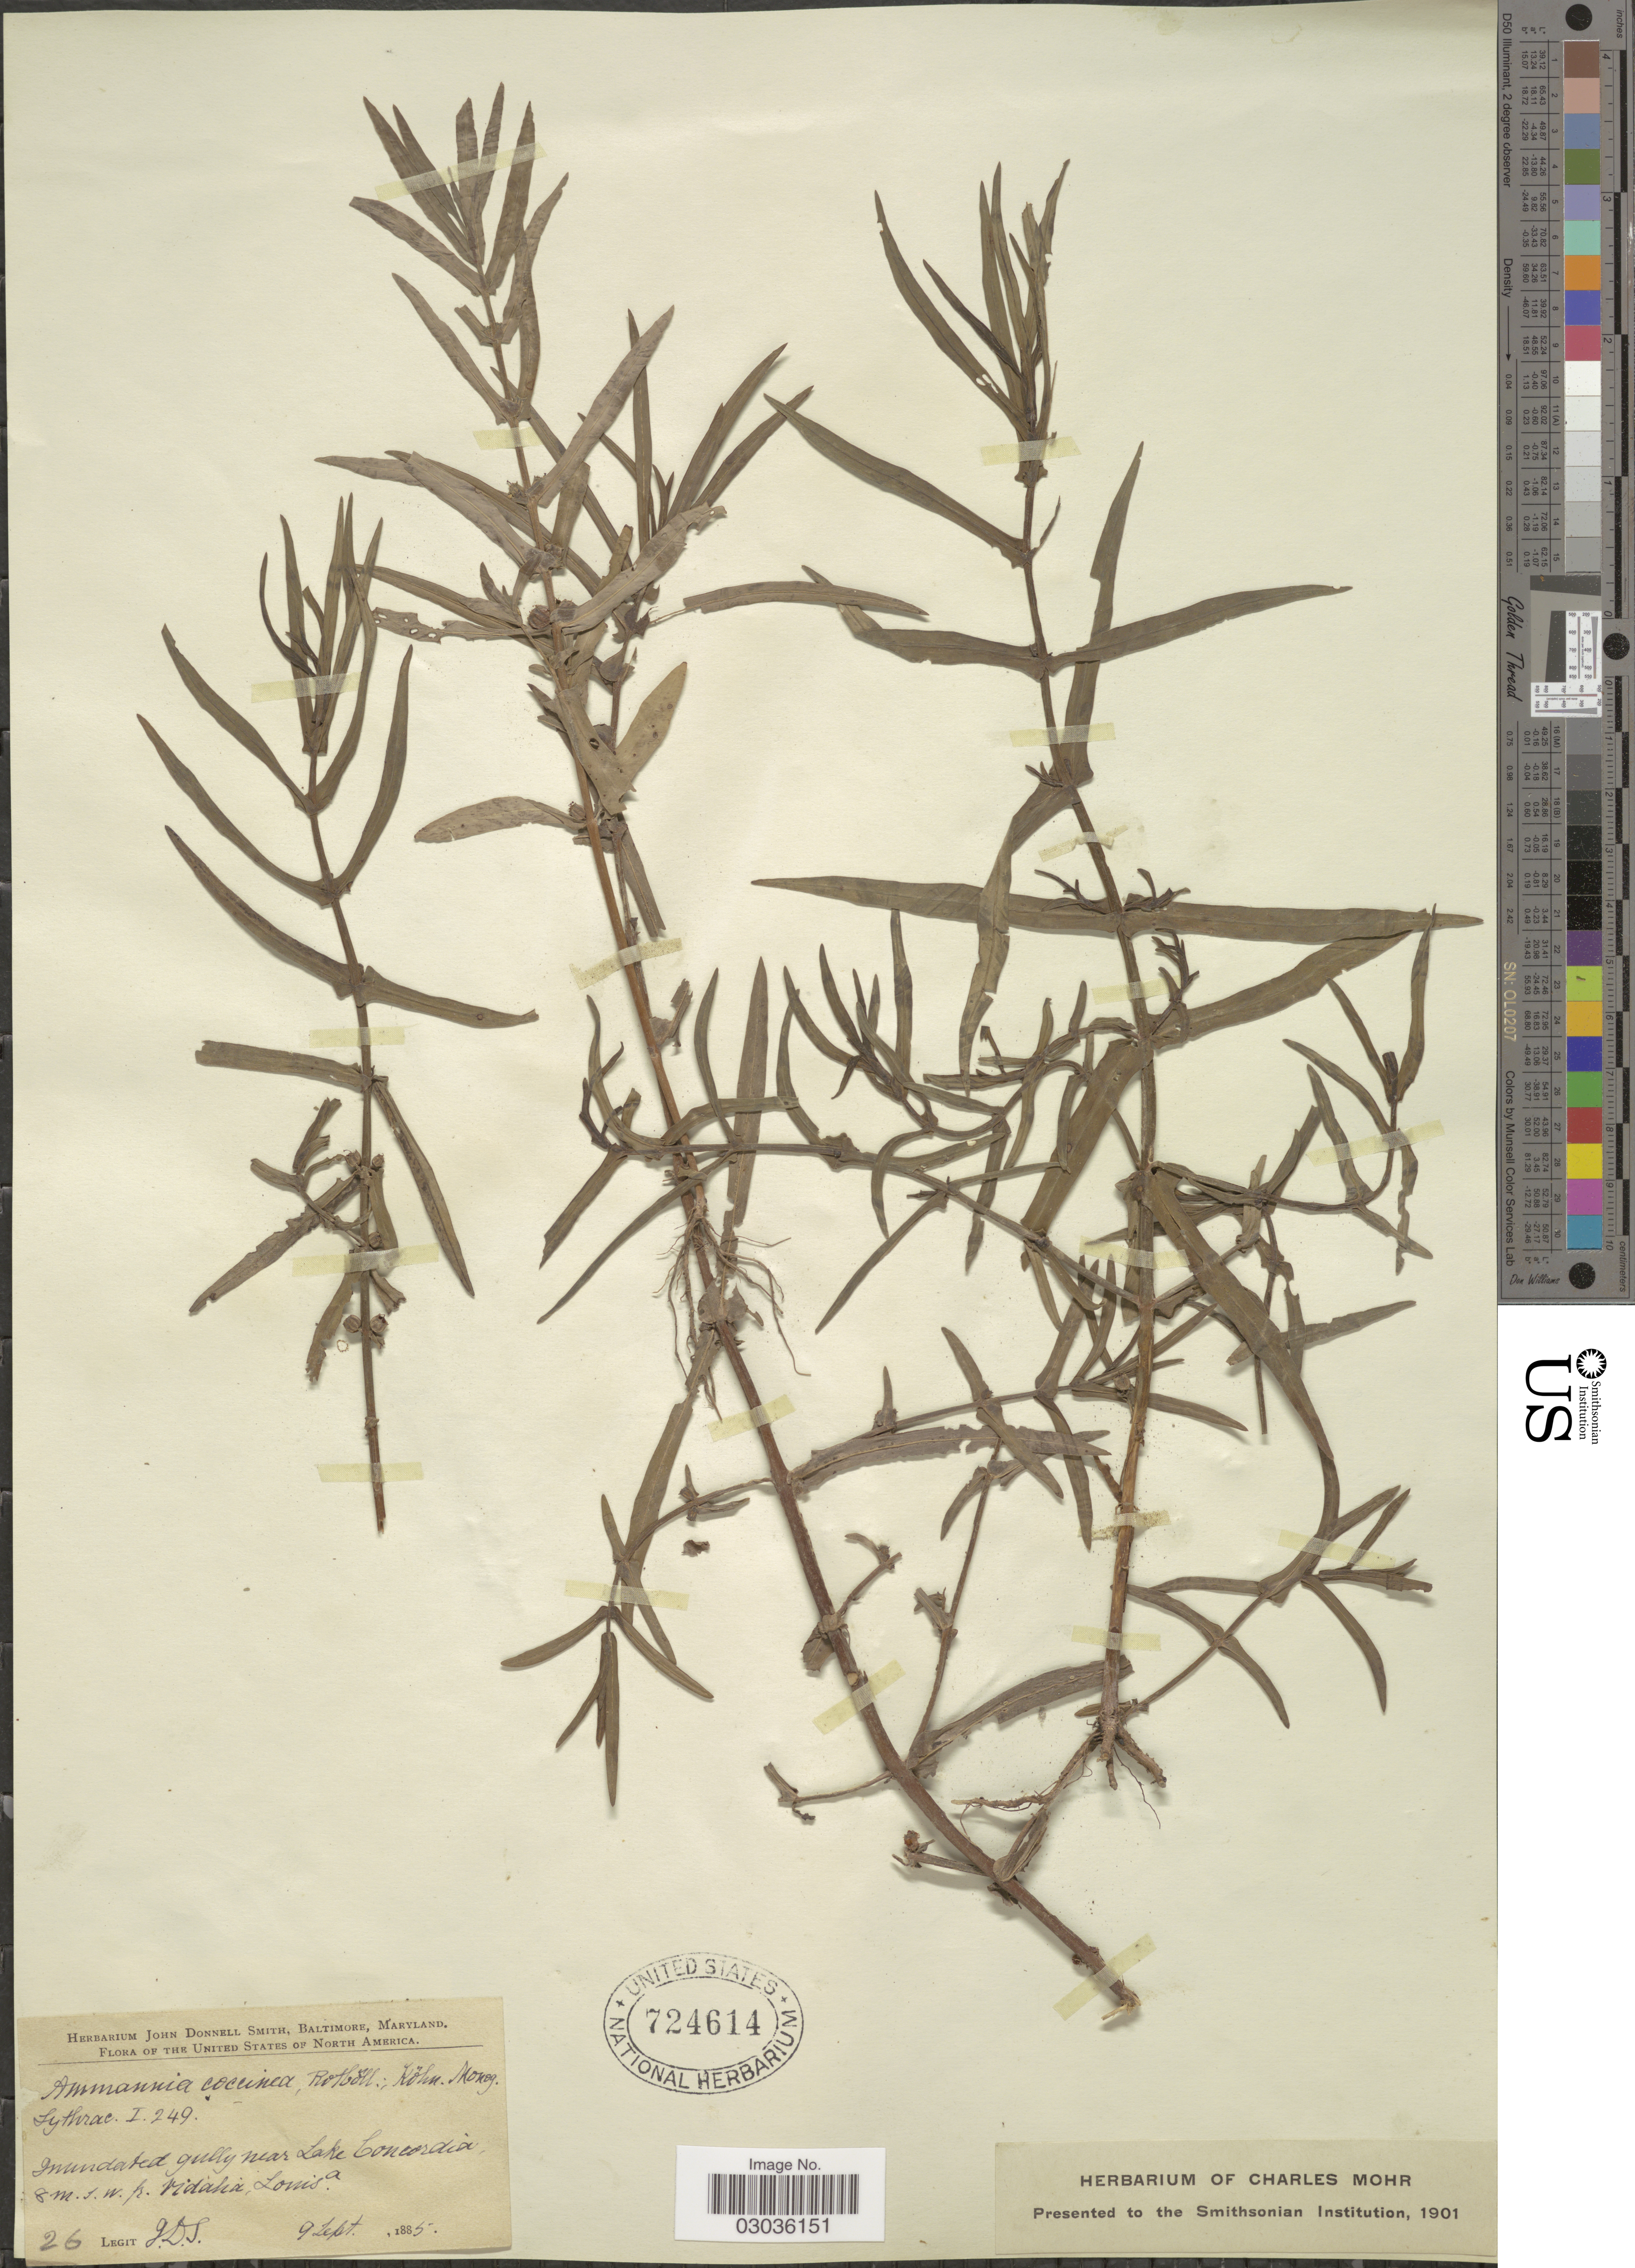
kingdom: Plantae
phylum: Tracheophyta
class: Magnoliopsida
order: Myrtales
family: Lythraceae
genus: Ammannia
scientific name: Ammannia coccinea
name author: Rottb.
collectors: J. Donnell Smith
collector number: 26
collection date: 1885-09-09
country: United States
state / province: Louisiana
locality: Inundated gully near Lake Concordia 8 m t.w.p. Vidahia.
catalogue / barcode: US 724614